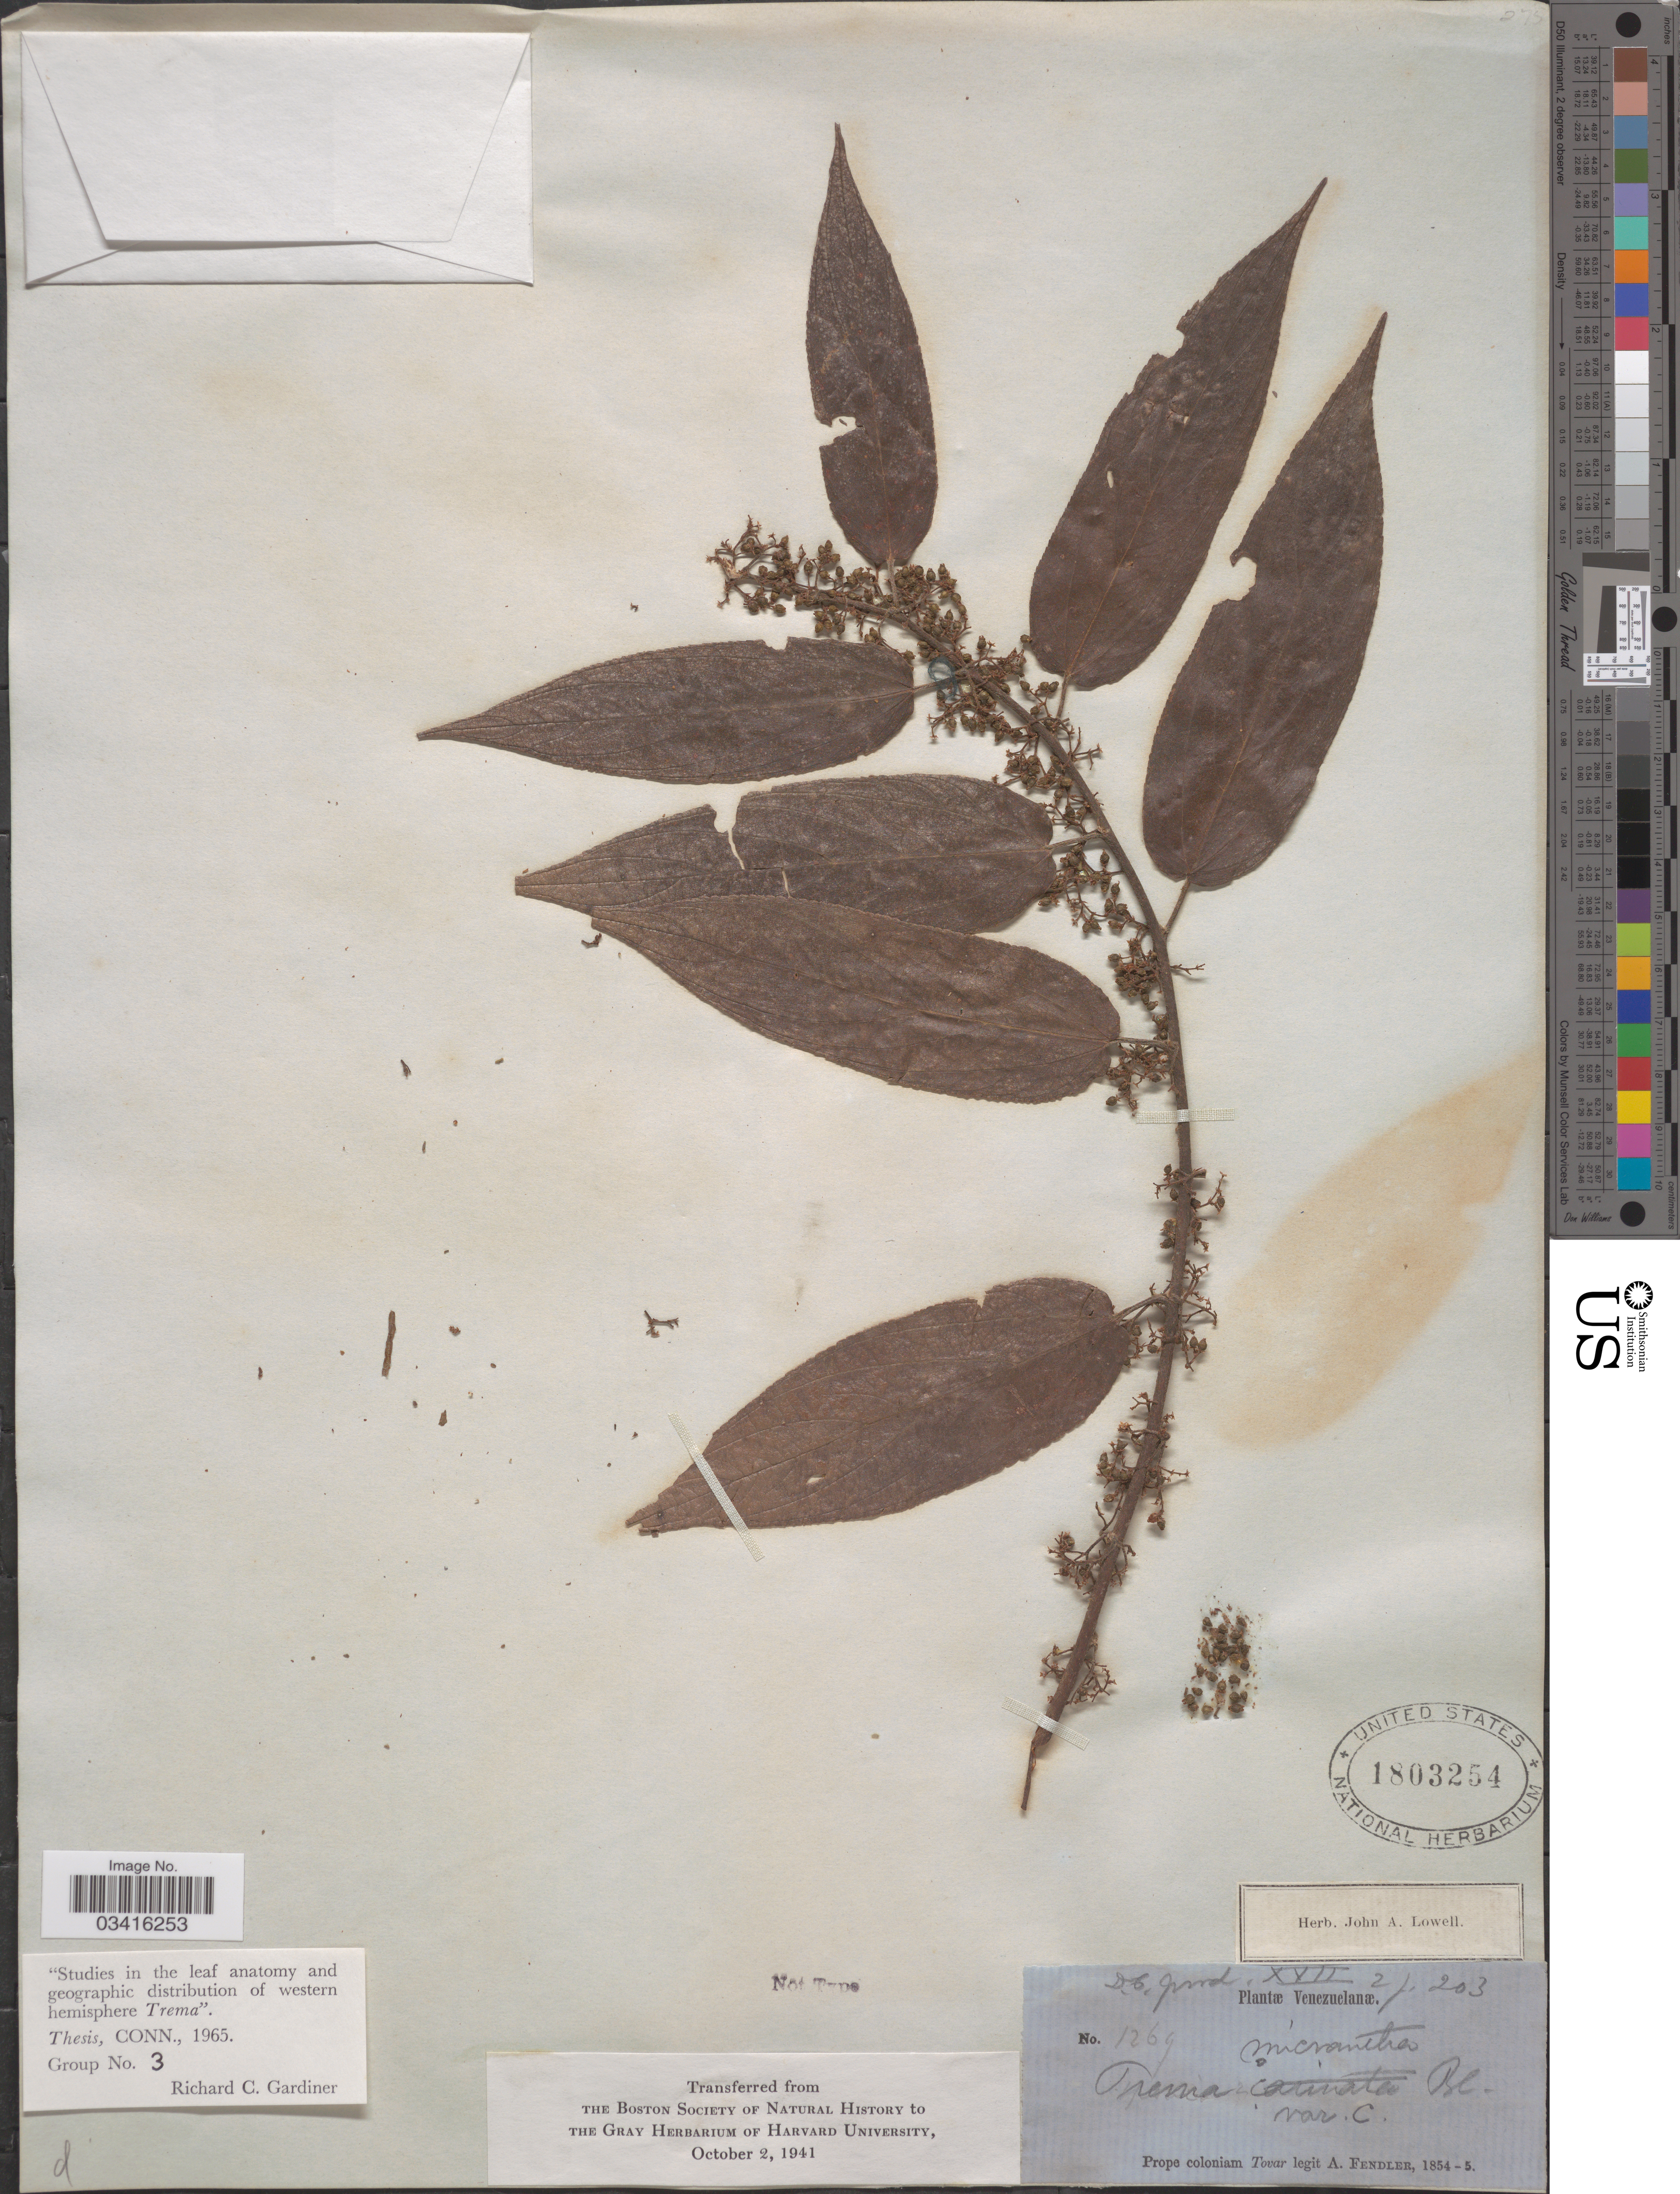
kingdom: Plantae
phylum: Tracheophyta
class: Magnoliopsida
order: Rosales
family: Cannabaceae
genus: Trema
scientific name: Trema micranthum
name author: (L.) Blume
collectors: A. Fendler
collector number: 1269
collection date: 1854/1855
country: Venezuela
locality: Prope coloniam Tovar.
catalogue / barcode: US 1803254